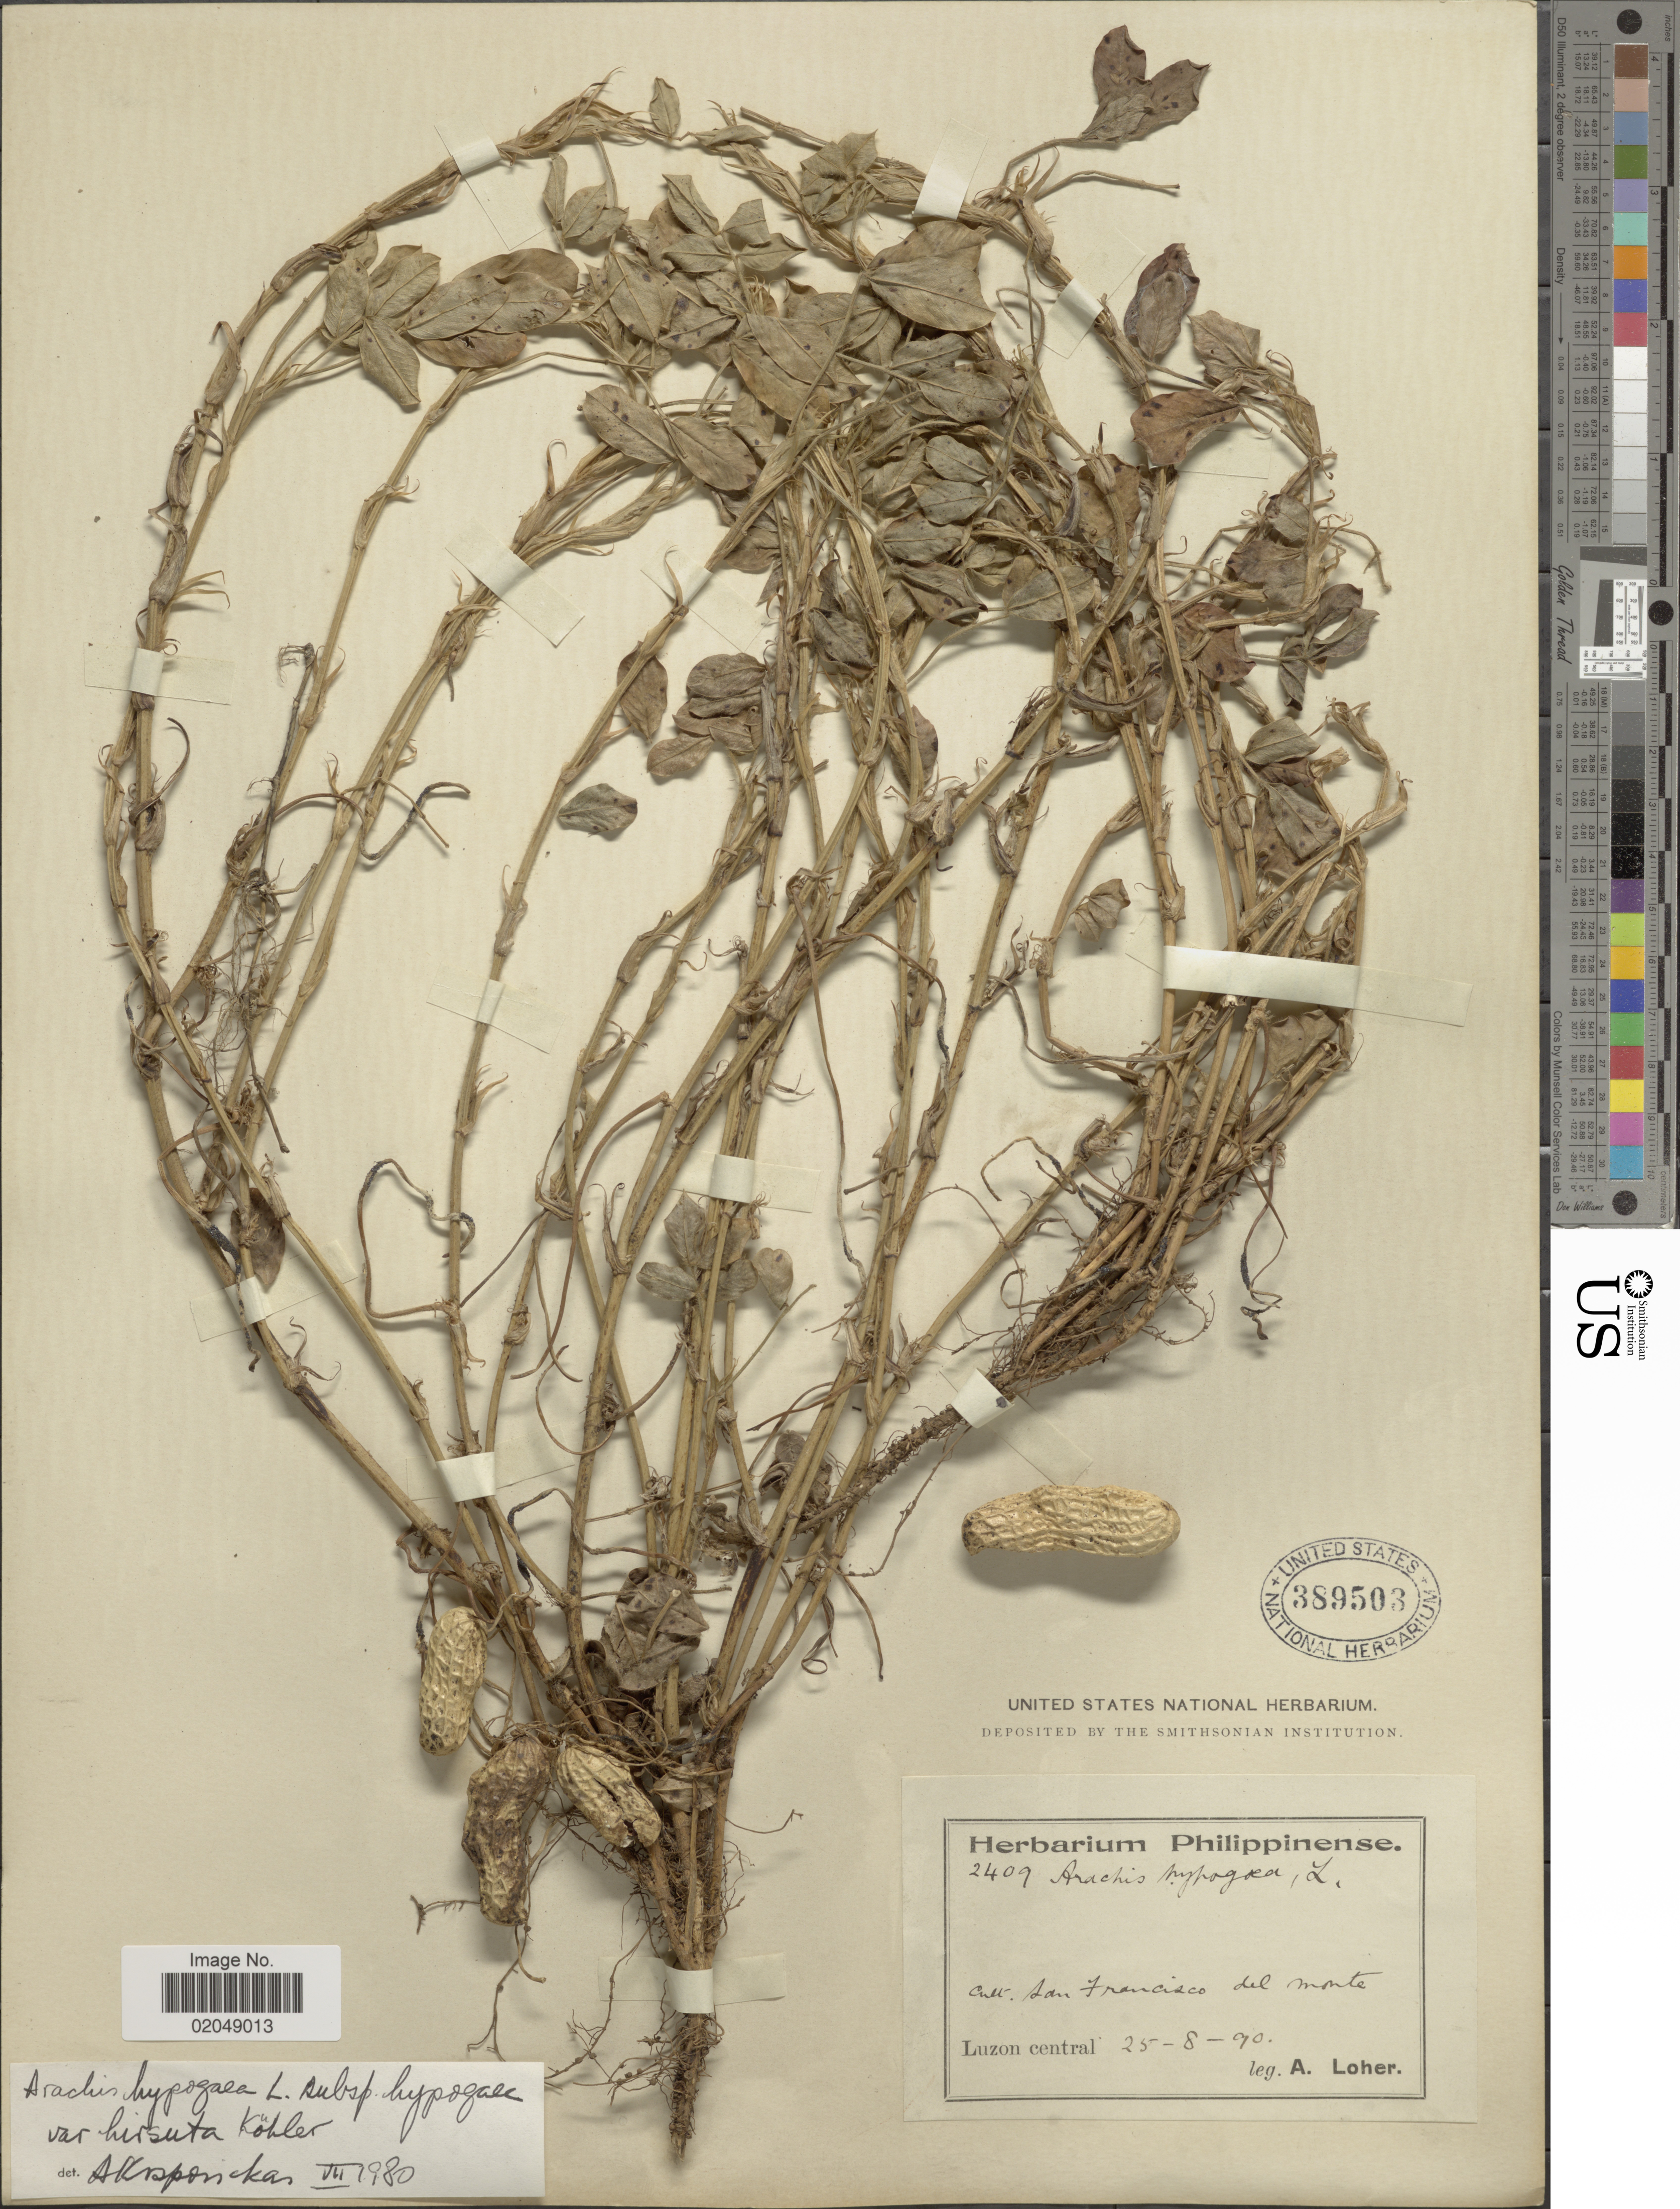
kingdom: Plantae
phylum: Tracheophyta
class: Magnoliopsida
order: Fabales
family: Fabaceae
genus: Arachis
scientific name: Arachis hypogaea subsp. hypogaea var. hirsuta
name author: Köhler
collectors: A. Loher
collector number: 2409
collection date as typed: Transcribed d/m/y: 25/8/90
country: Philippines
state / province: Central Luzon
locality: San Francisco del Monte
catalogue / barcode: US 389503